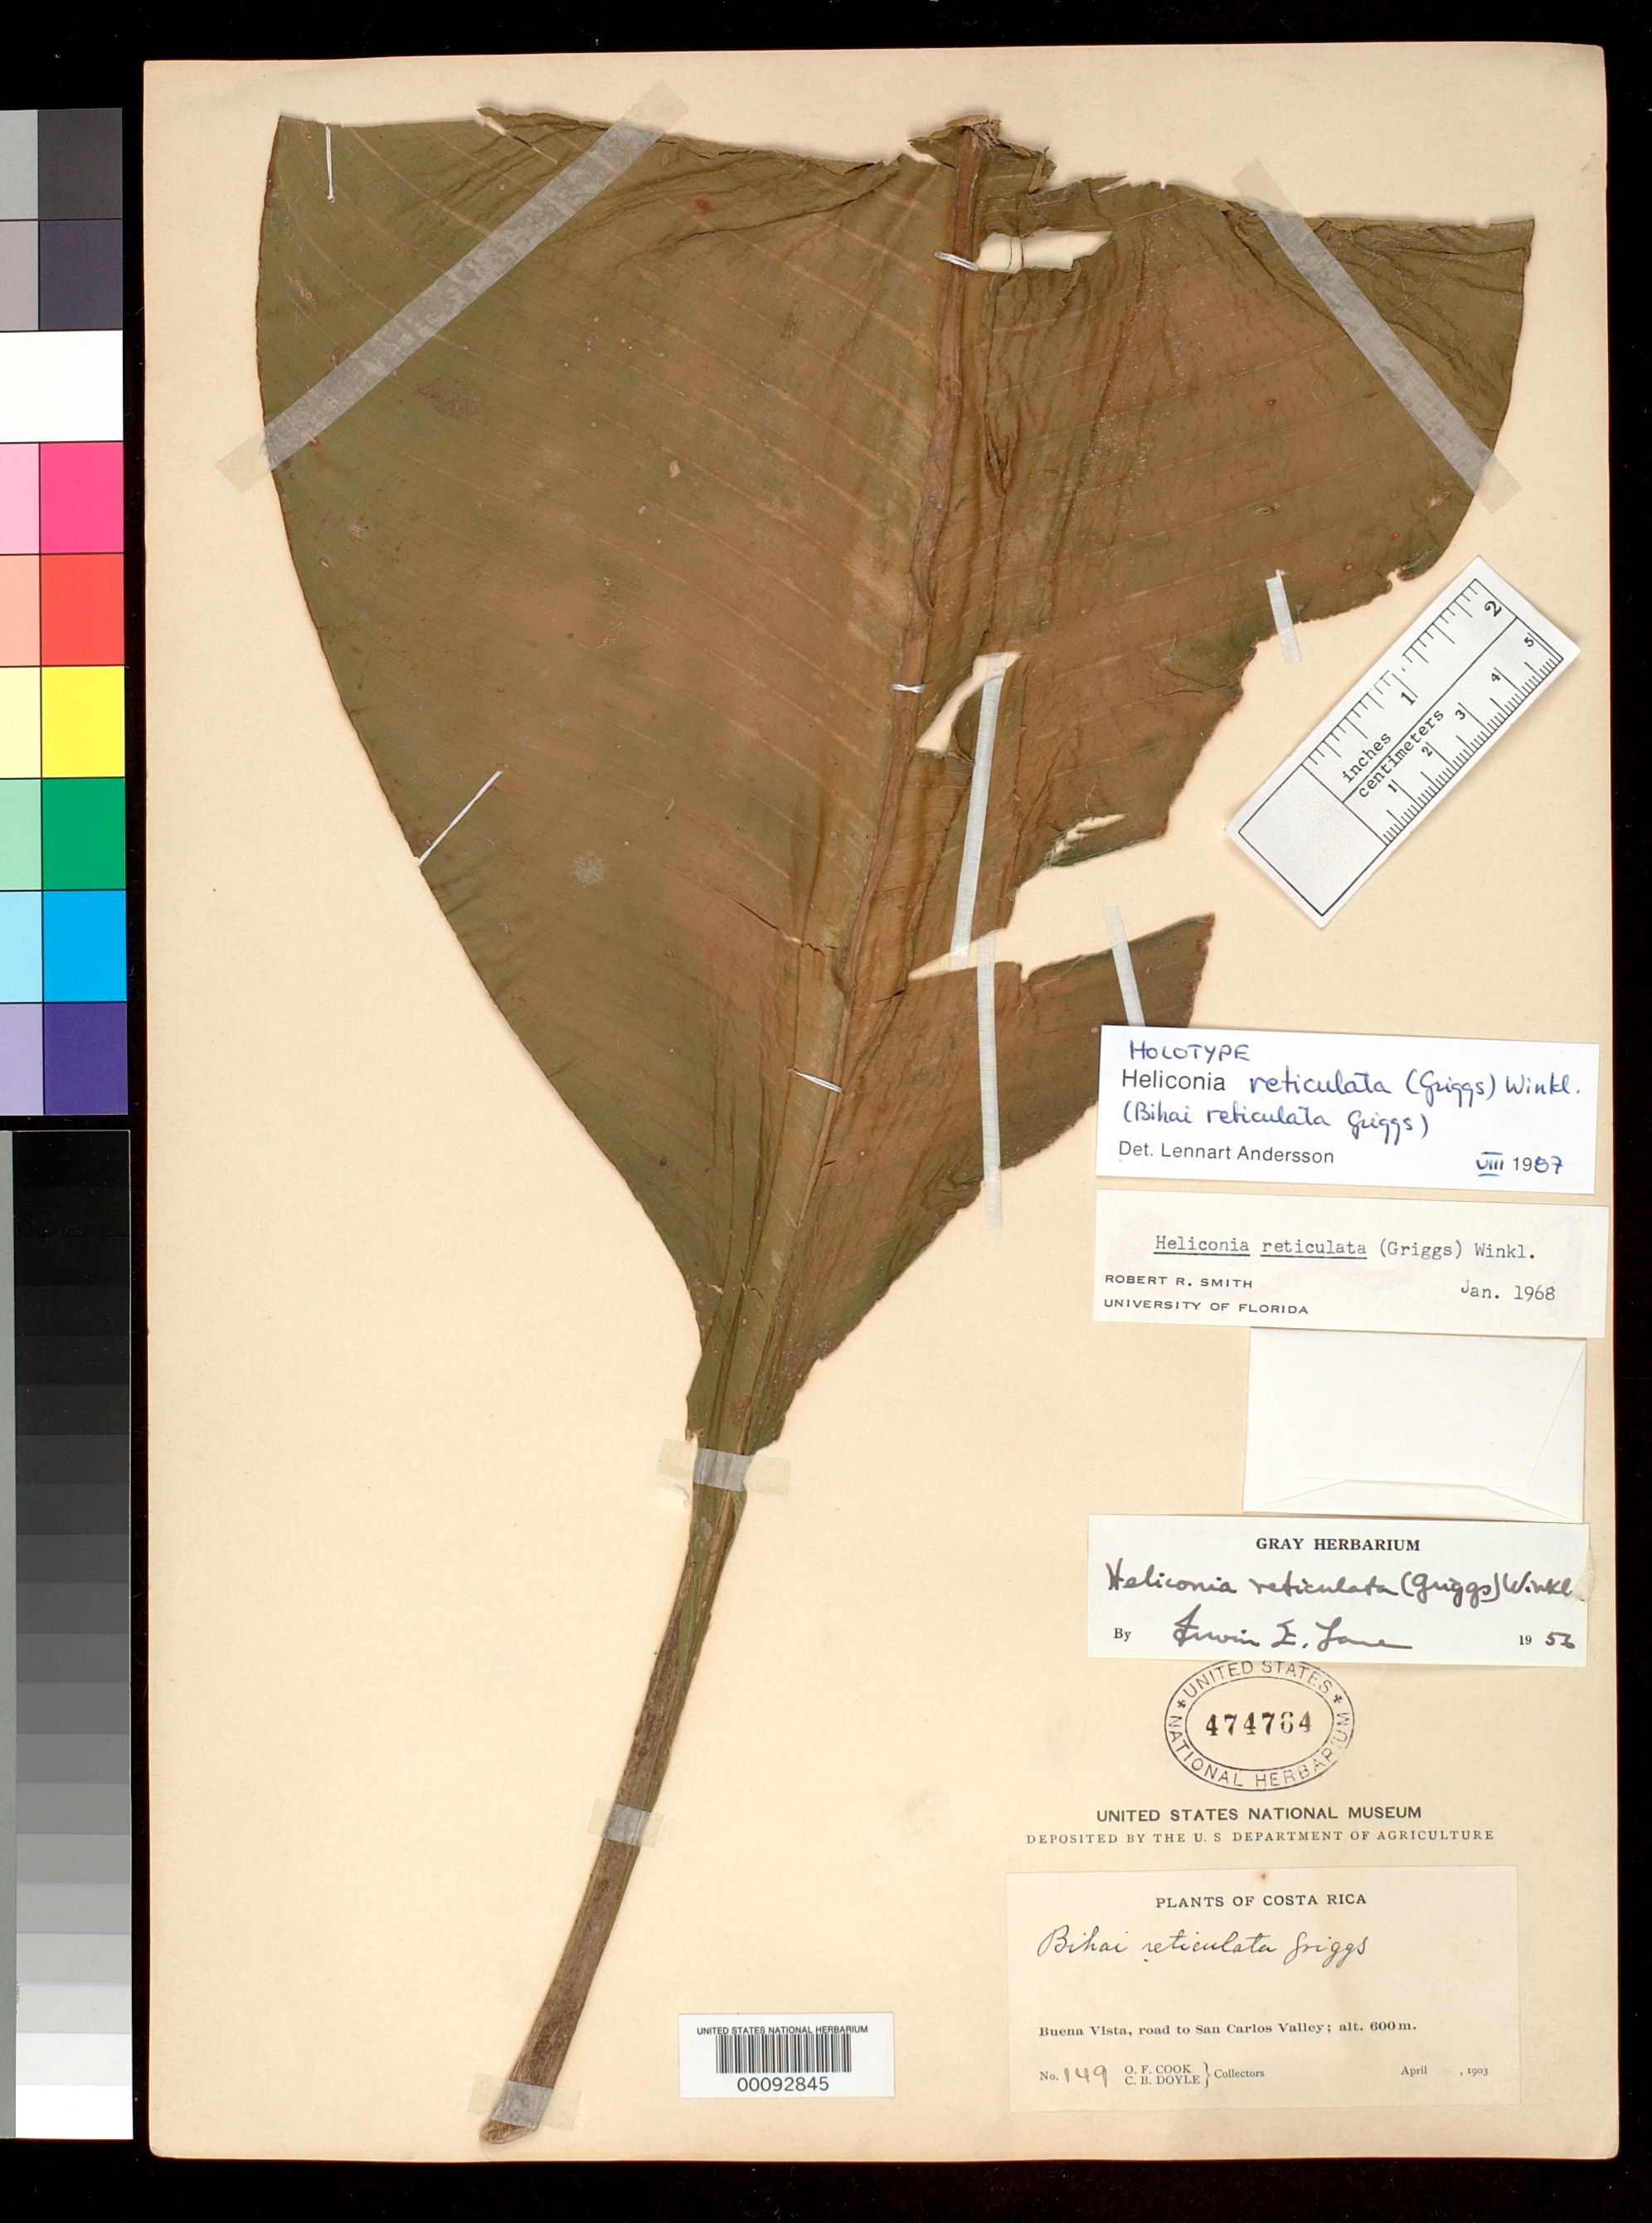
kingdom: Plantae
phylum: Tracheophyta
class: Liliopsida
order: Zingiberales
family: Heliconiaceae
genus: Bihai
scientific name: Bihai reticulata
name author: R.F. Griggs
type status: Holotype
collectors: O. F. Cook & G. Collins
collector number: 149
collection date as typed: Apr 1903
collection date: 1903-04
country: Costa Rica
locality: Buena Vista, road to San Carlos Valley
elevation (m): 600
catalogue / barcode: US 474764